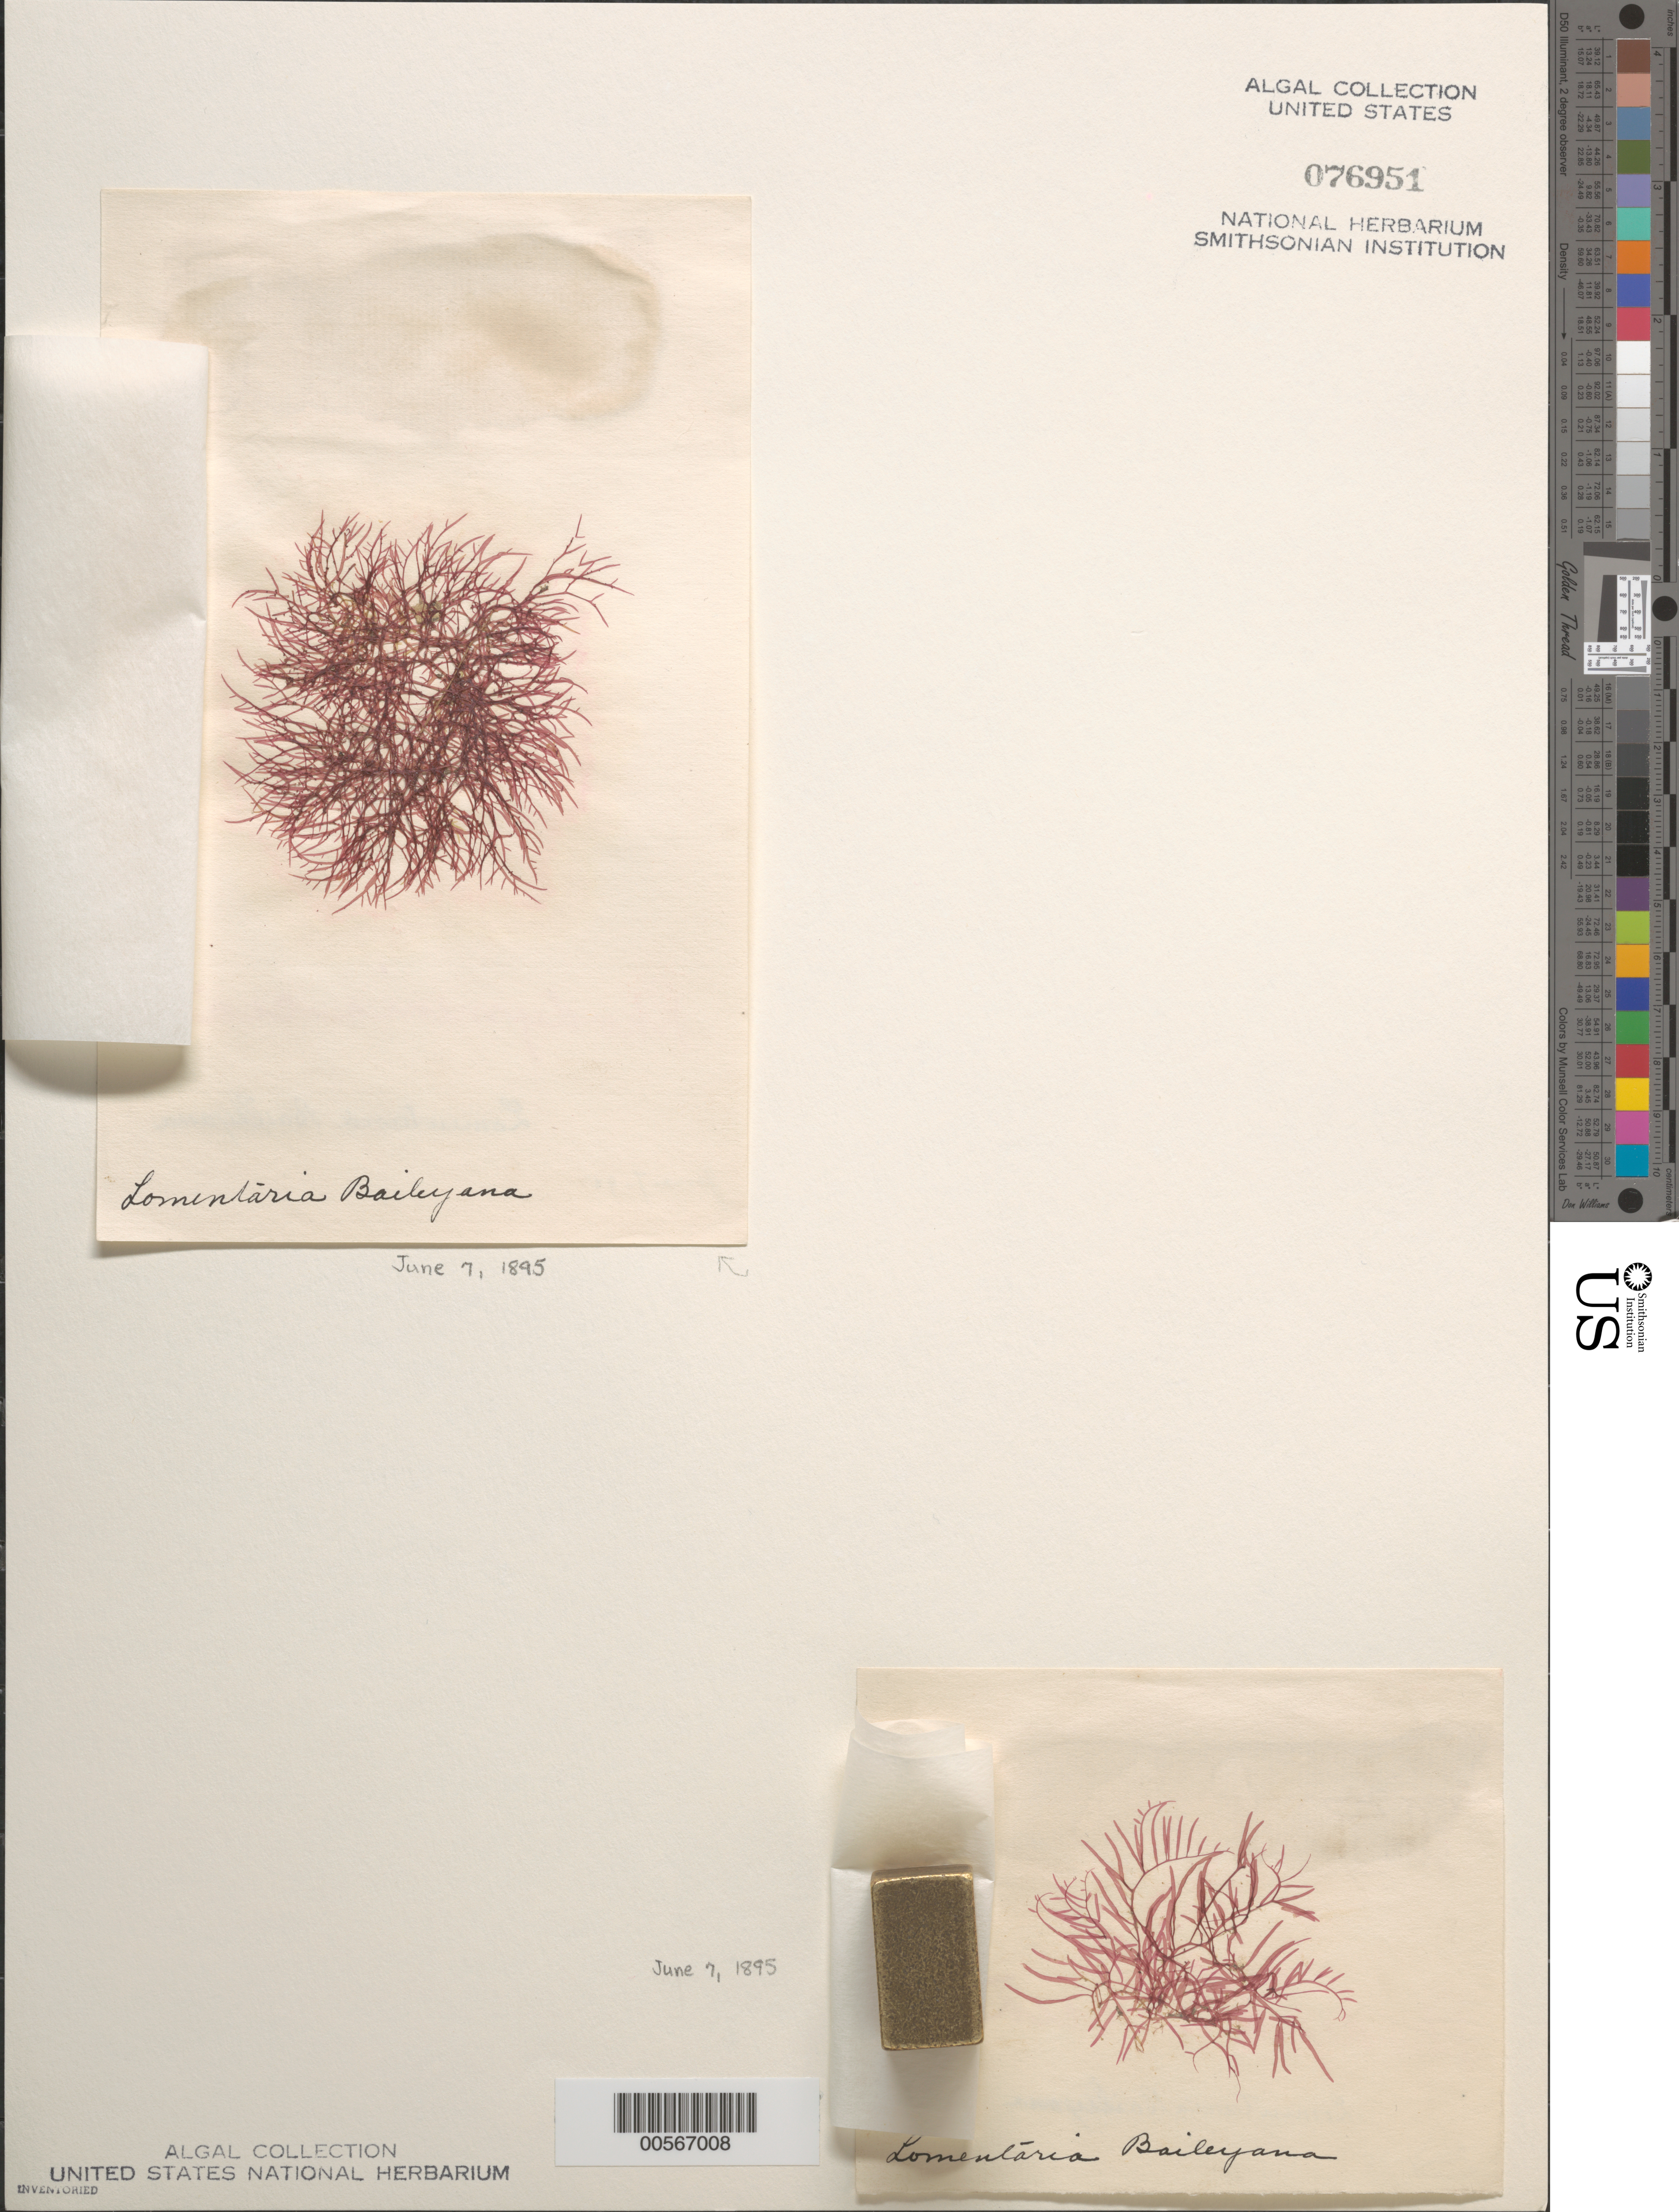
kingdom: Plantae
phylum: Rhodophyta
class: Florideophyceae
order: Rhodymeniales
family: Lomentariaceae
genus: Hooperia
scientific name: Hooperia divaricata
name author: (Durant) M.J. Wynne et al.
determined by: Algae name updating Project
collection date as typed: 07 Jun 1895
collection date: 1895-06-07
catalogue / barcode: US 76951